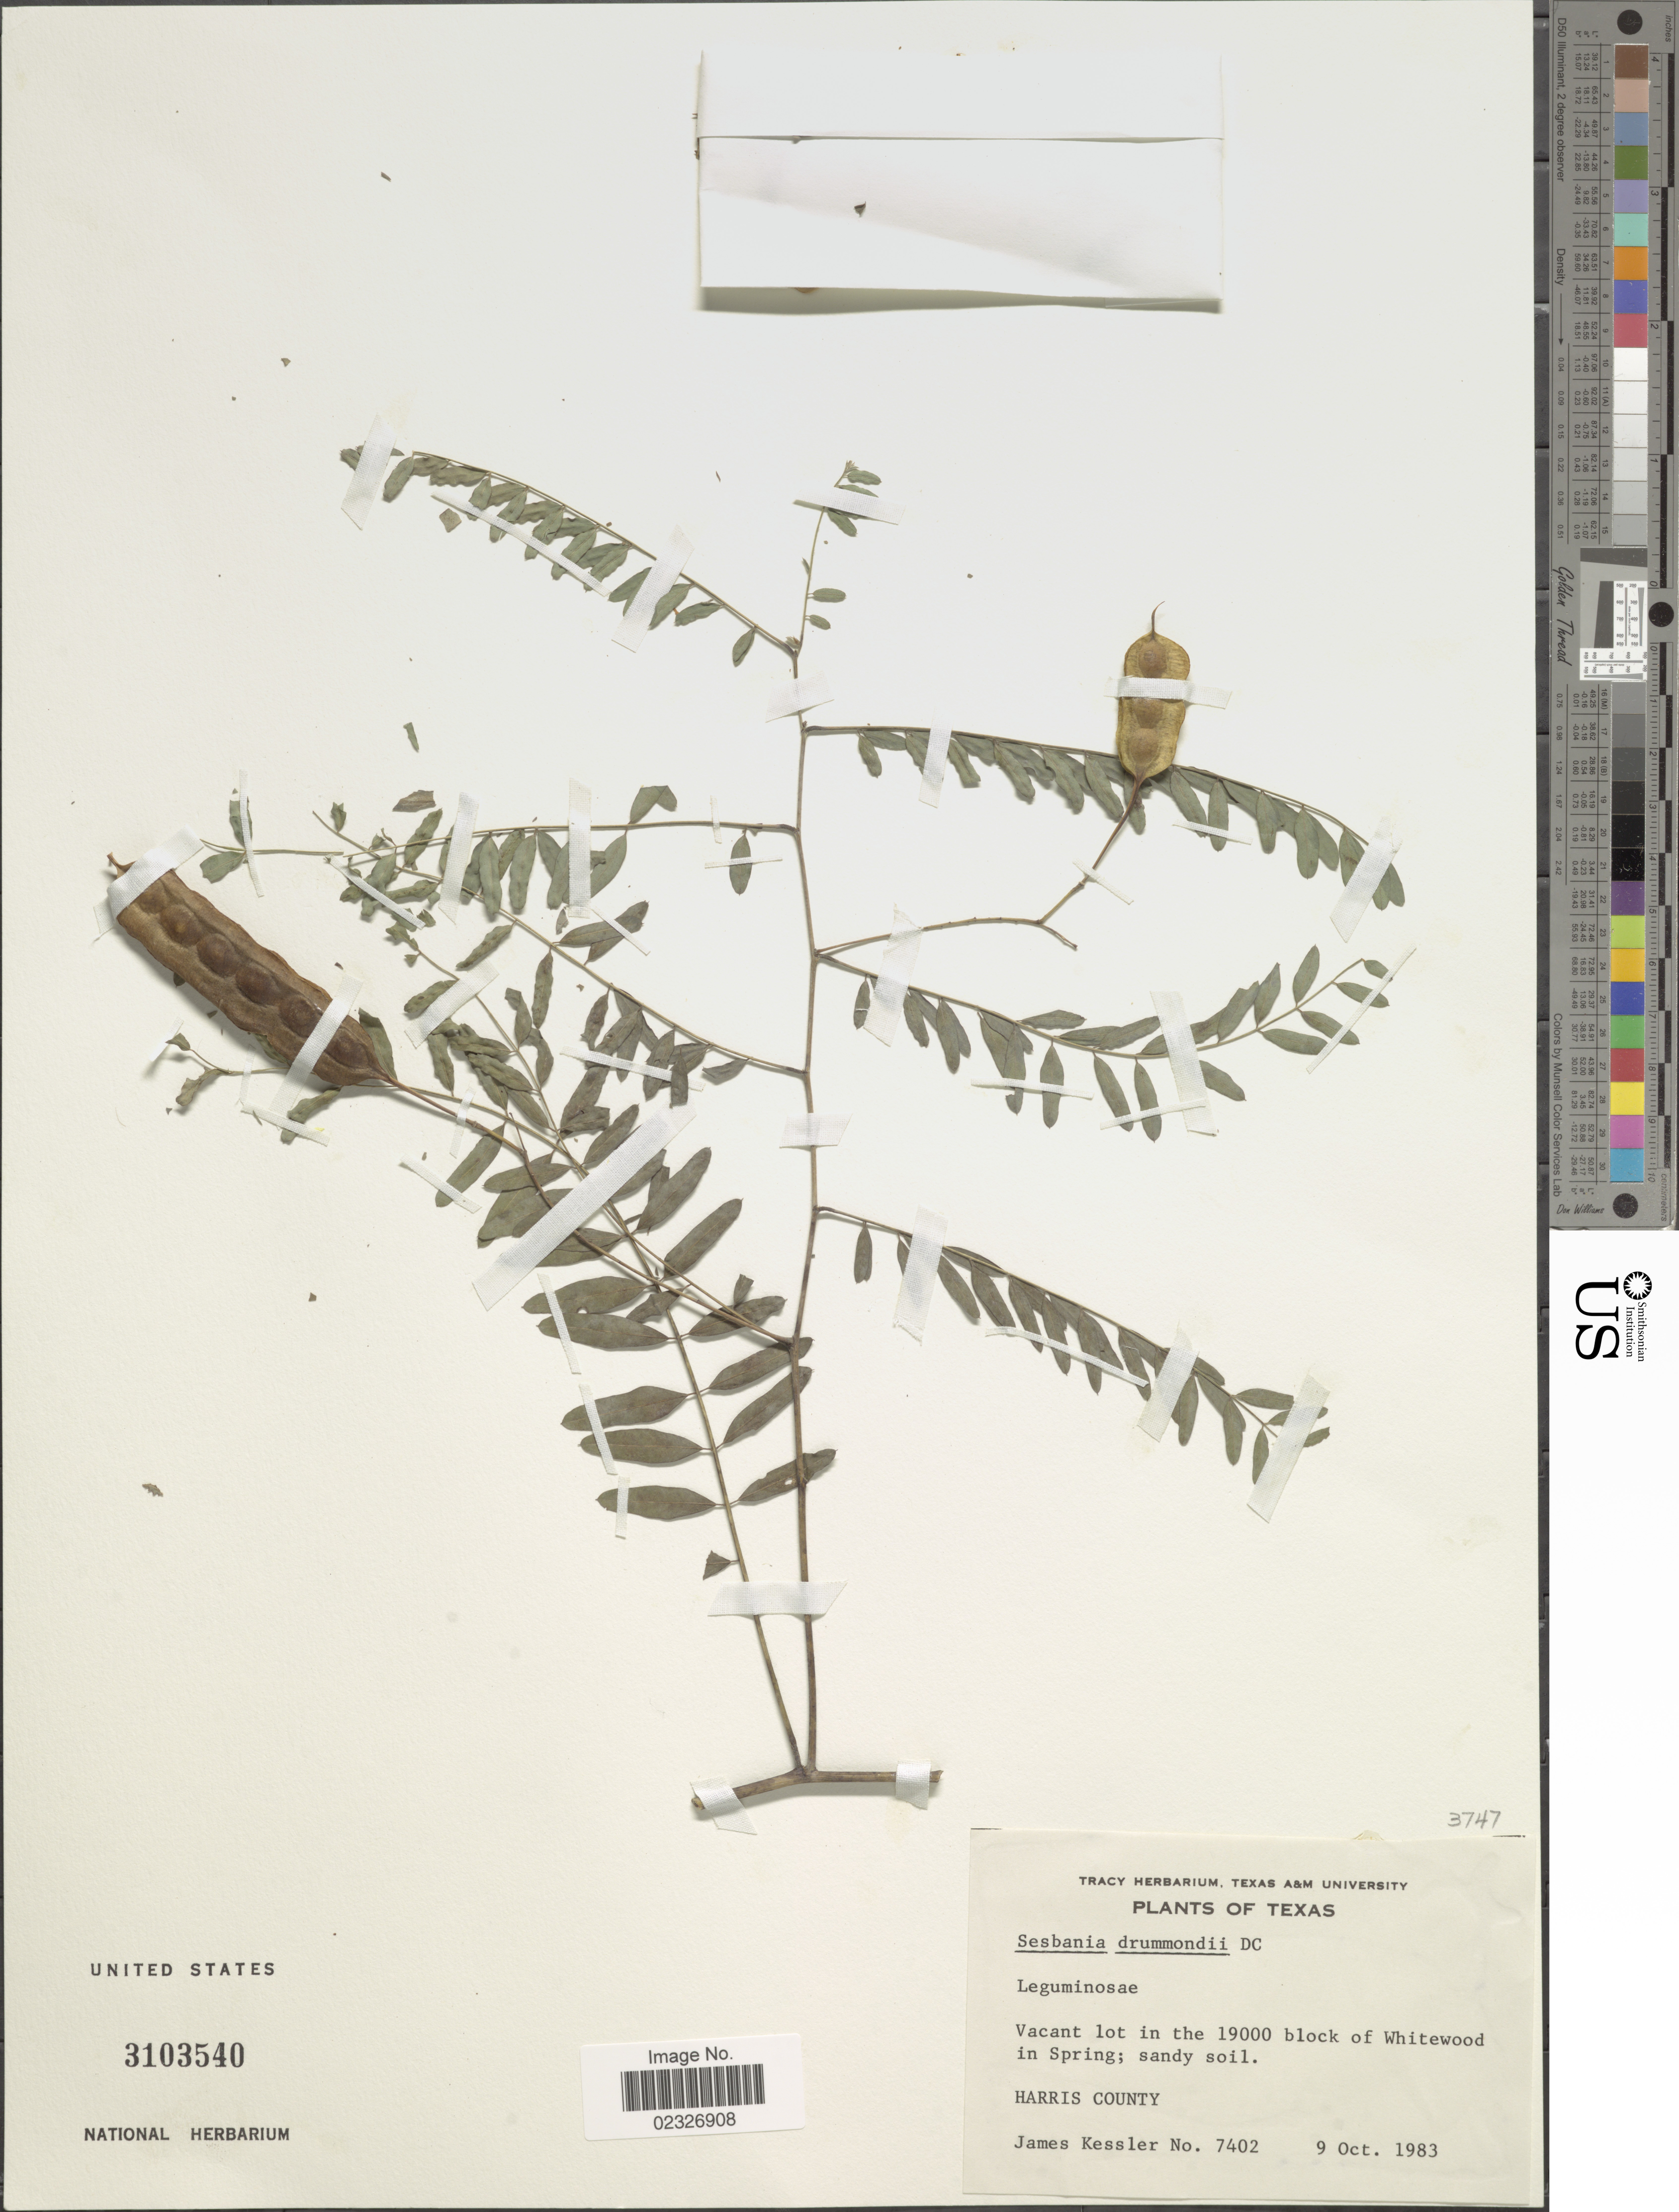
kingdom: Plantae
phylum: Tracheophyta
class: Magnoliopsida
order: Fabales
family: Fabaceae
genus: Sesbania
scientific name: Sesbania drummondii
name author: (Rydb.) Cory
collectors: J. W. Kessler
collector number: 7402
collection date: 1983-10-09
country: United States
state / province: Texas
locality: Vacant lot in the 19000 block of Whitewood in Spring, Harris County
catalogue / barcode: US 3103540